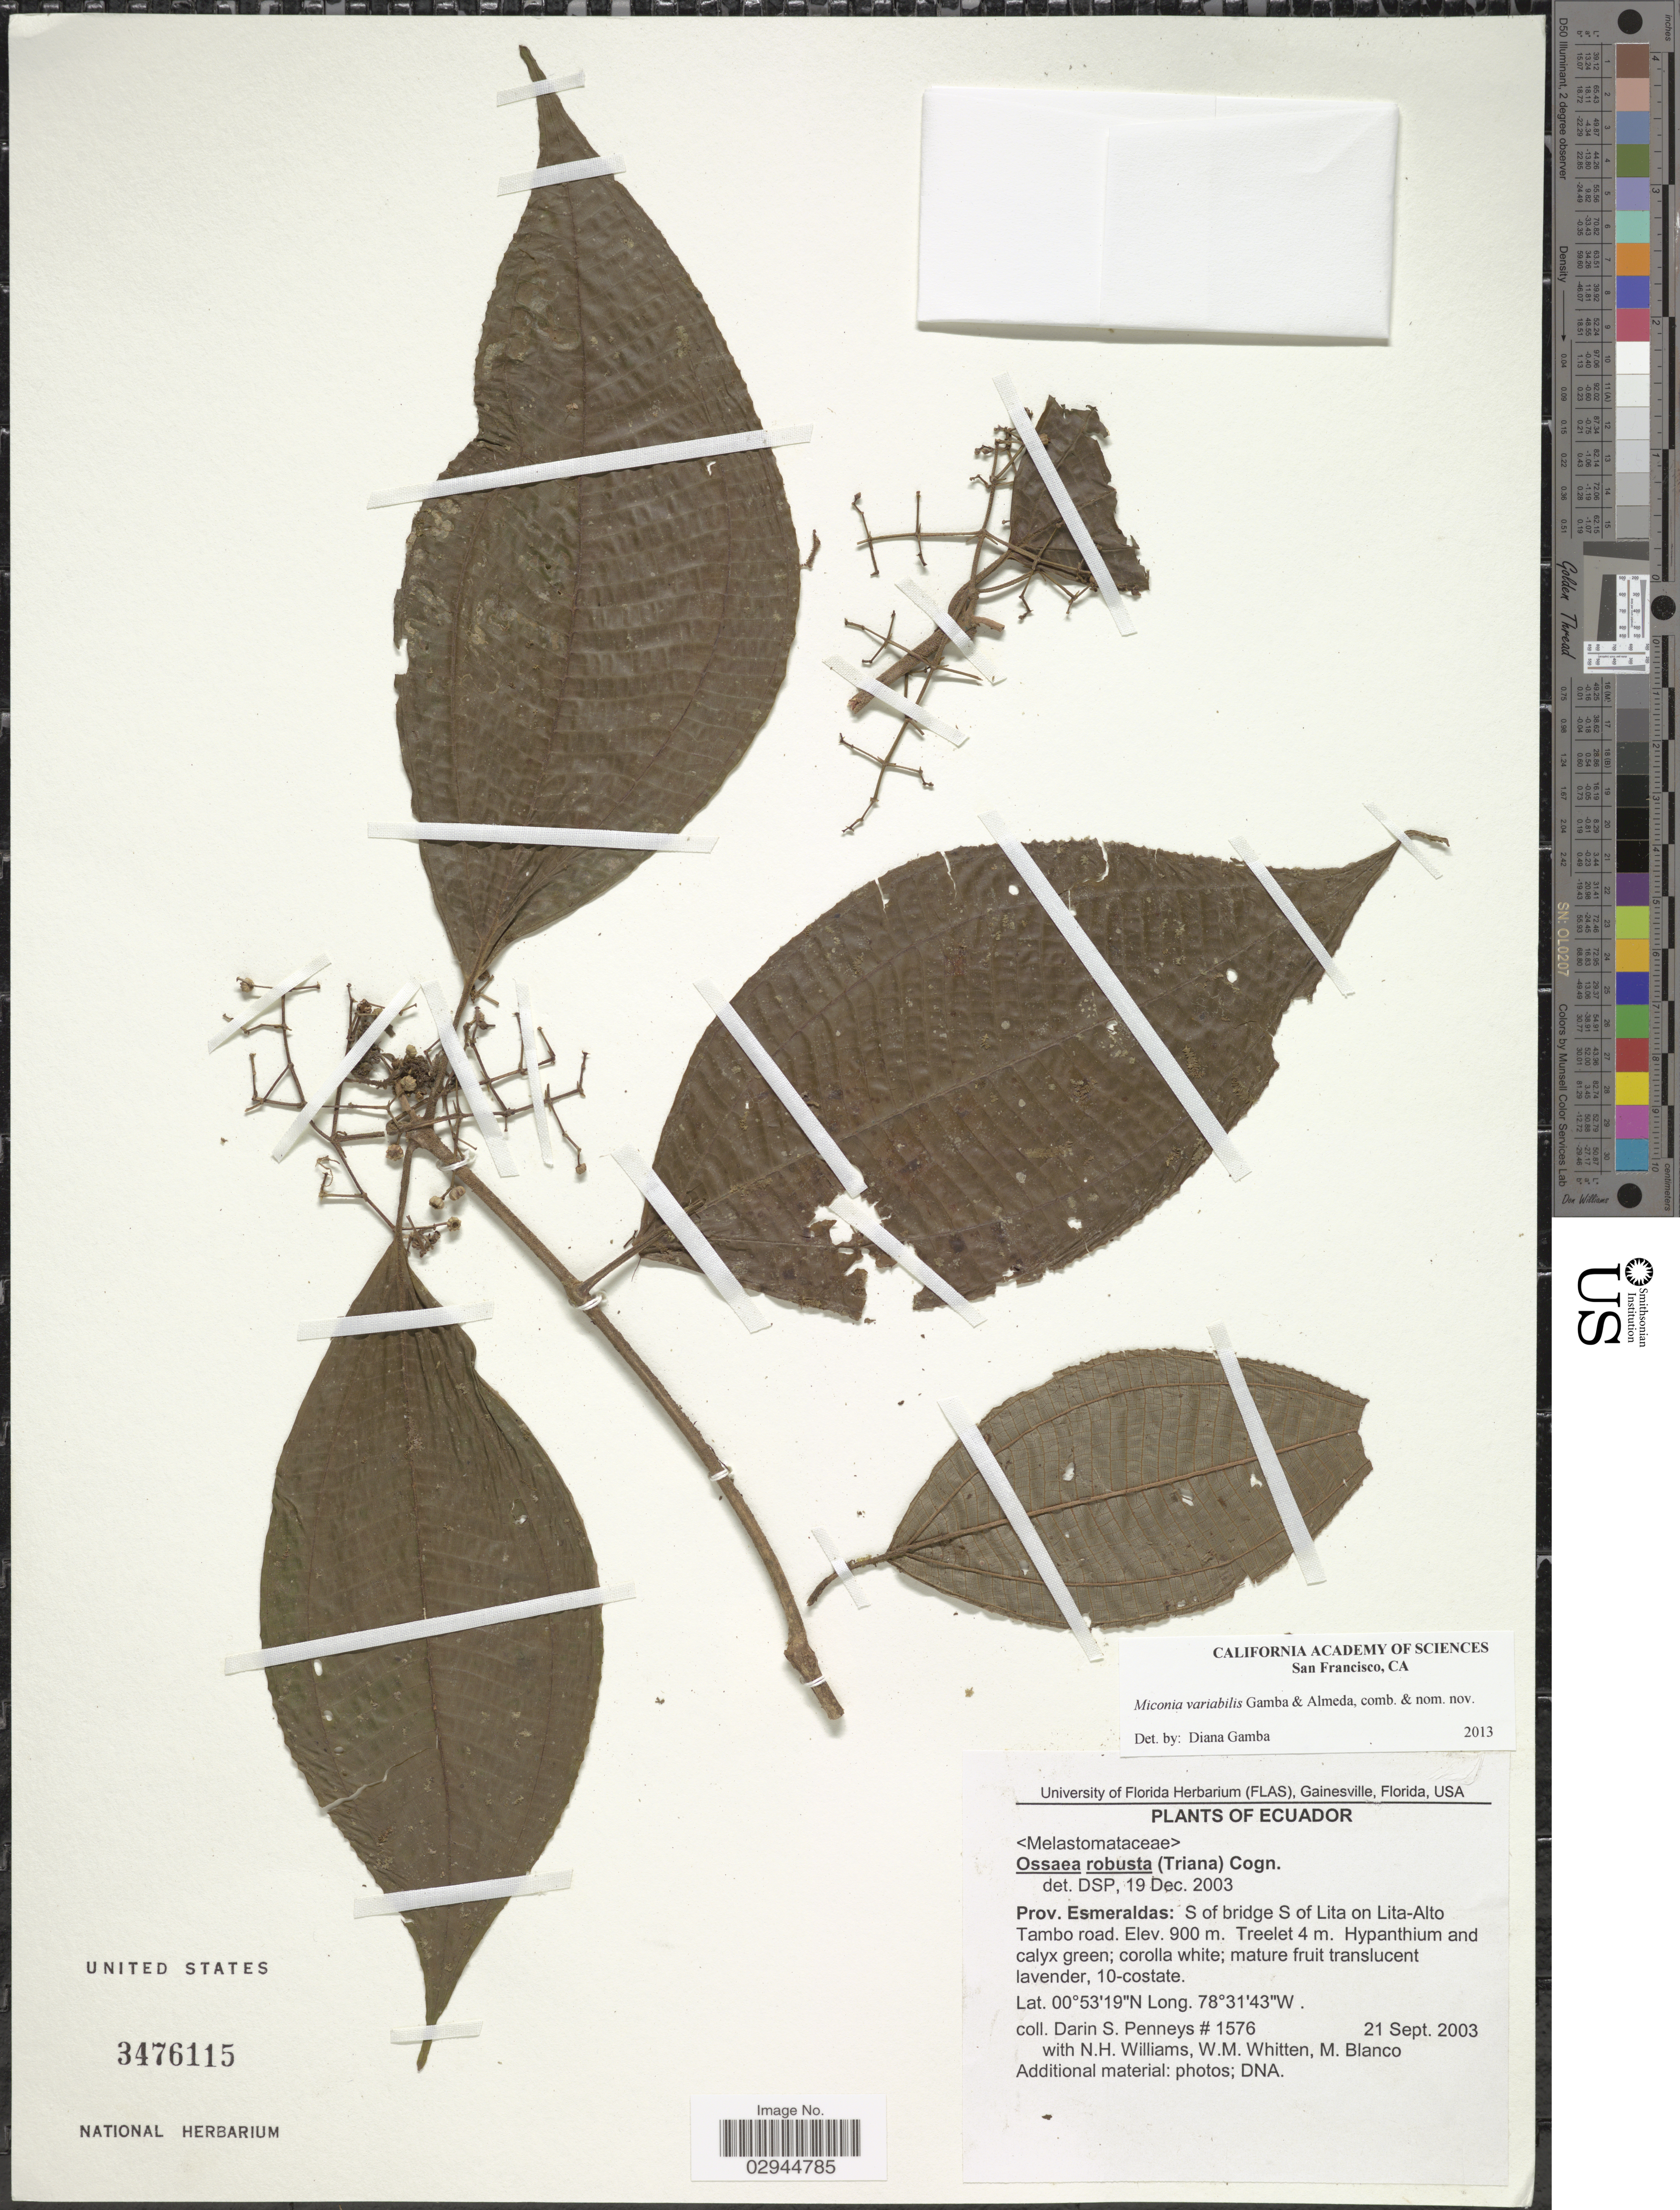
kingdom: Plantae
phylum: Tracheophyta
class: Magnoliopsida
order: Myrtales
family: Melastomataceae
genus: Miconia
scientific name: Miconia variabilis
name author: Gamba & Almeda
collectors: D. S. Penneys, N. H. Williams, W. M. Whitten & M. Blanco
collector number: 1576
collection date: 2003-09-21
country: Ecuador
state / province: Esmeraldas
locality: S of bridge S of Lita on Lita-Alto Tambo road.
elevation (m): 900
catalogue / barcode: US 3476115